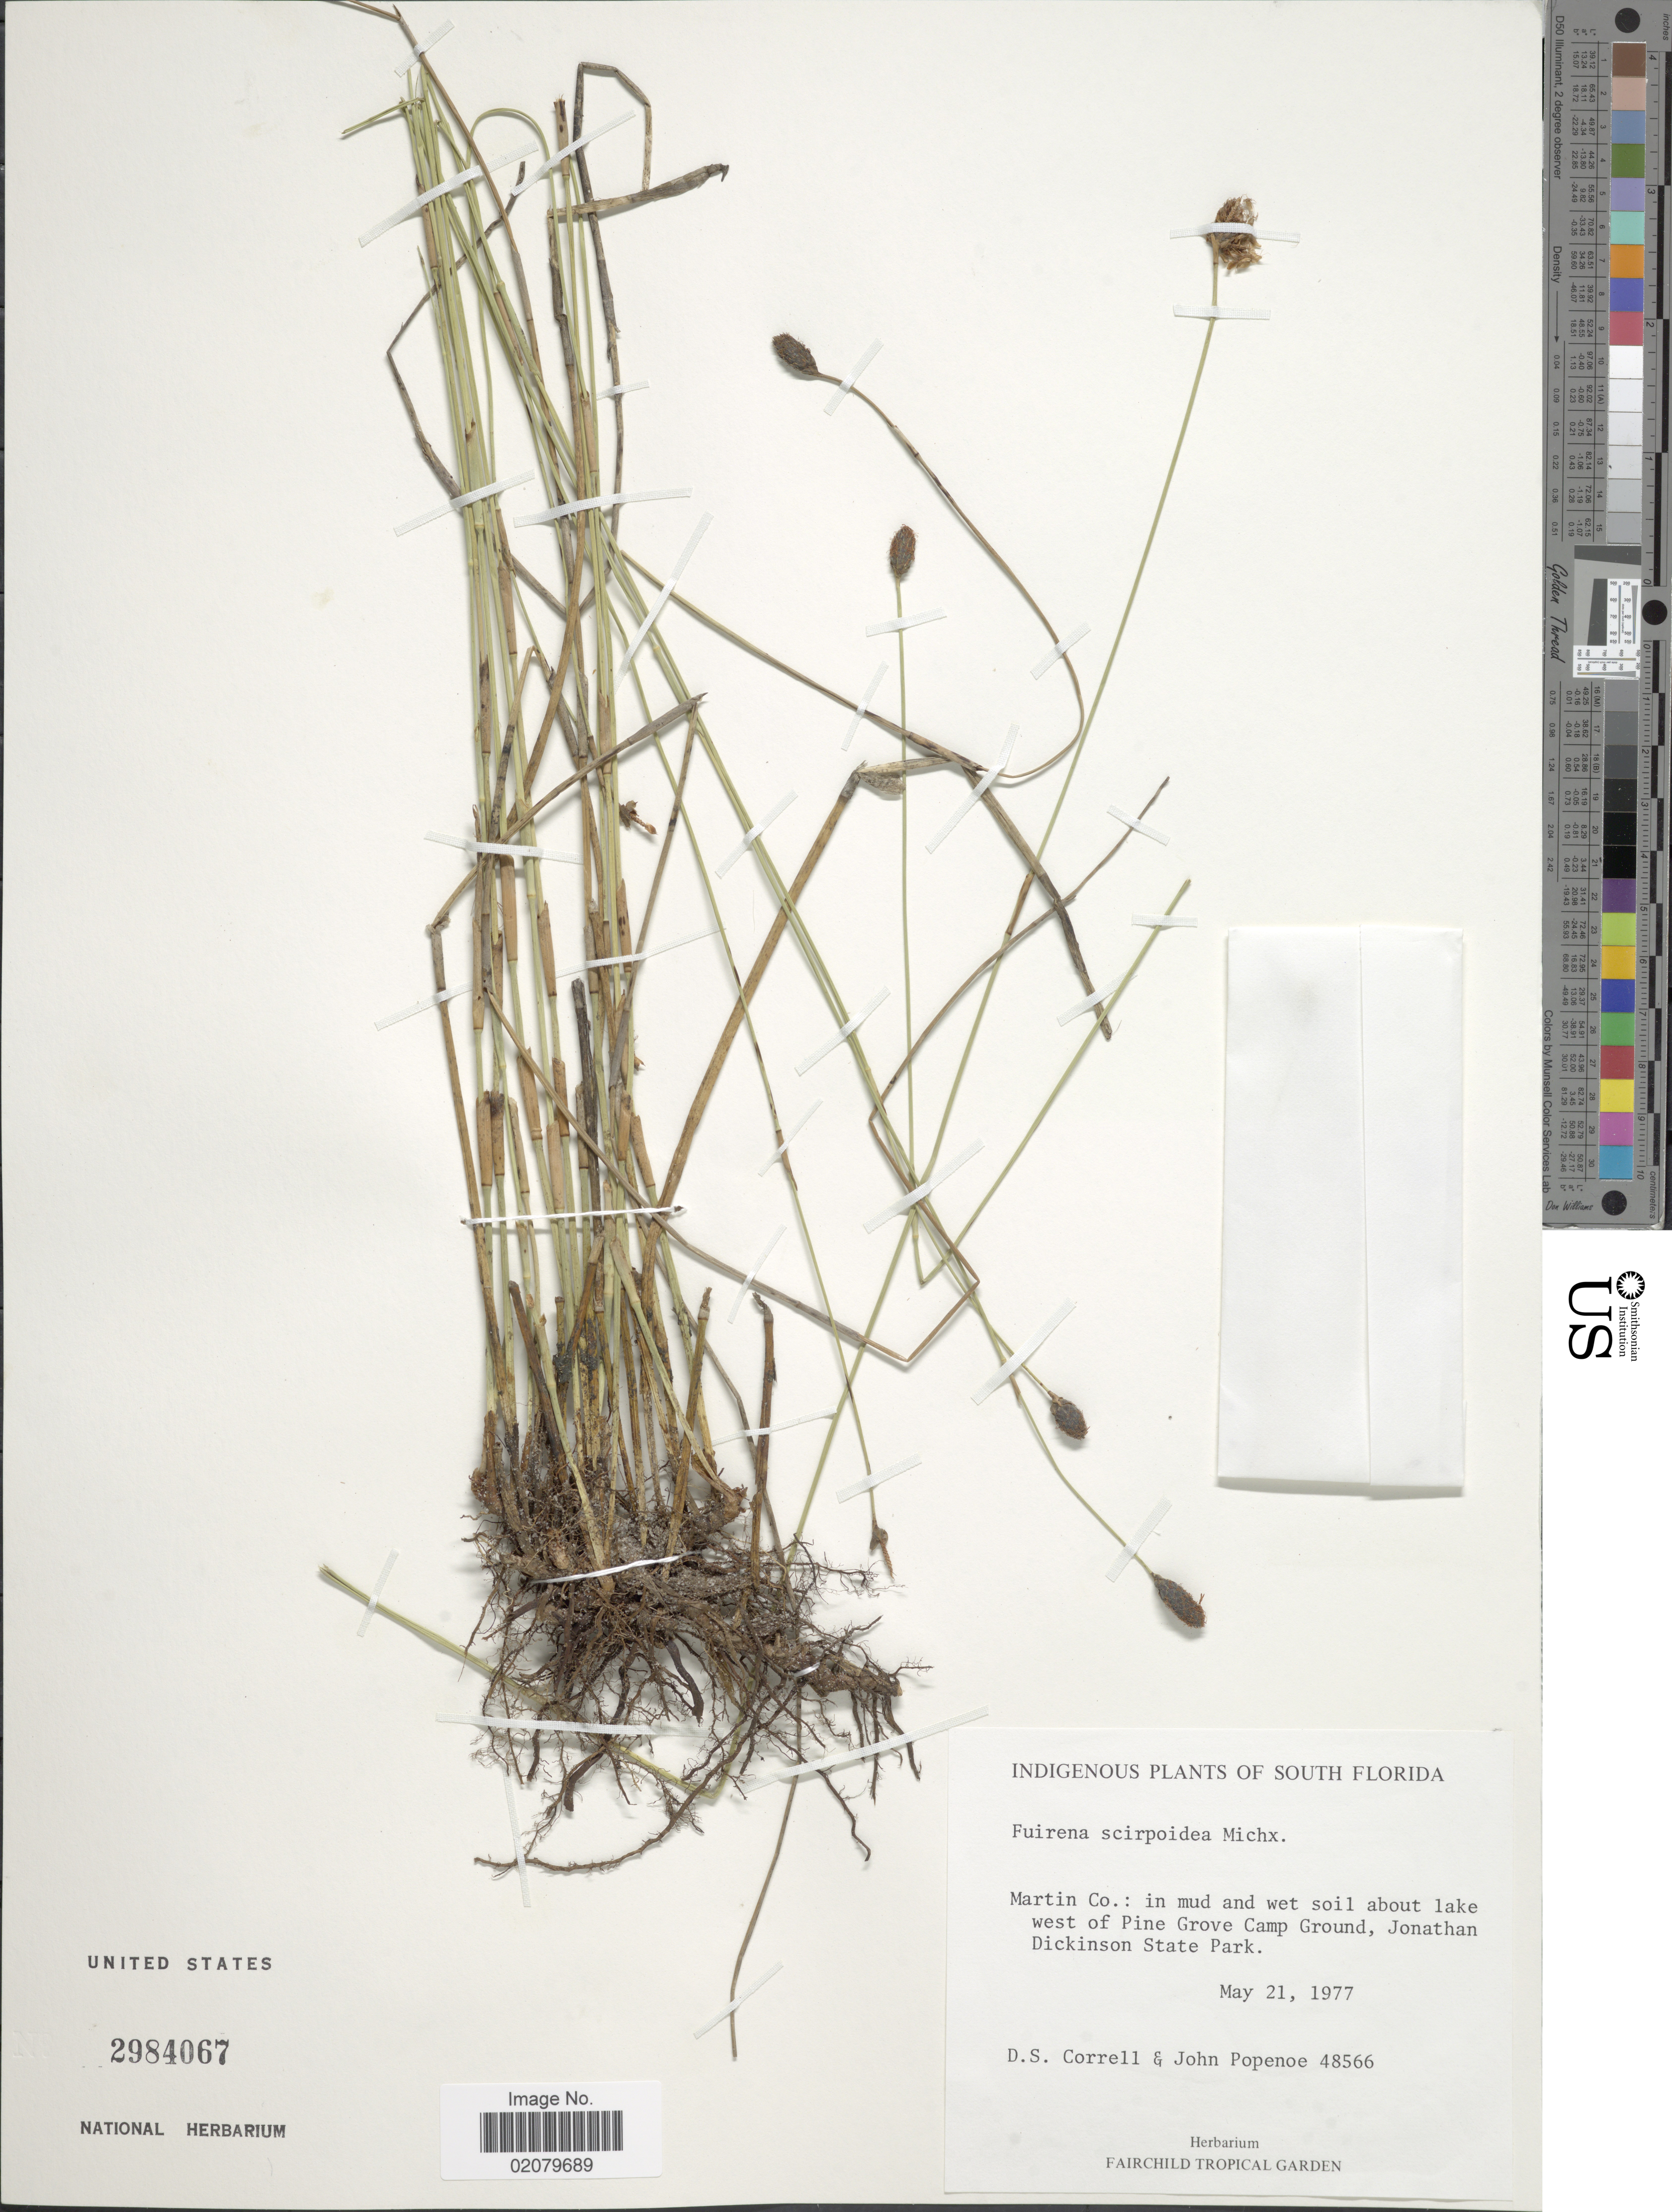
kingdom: Plantae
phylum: Tracheophyta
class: Liliopsida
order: Poales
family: Cyperaceae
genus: Fuirena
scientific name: Fuirena scirpoidea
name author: Michx.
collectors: D. S. Correll & J. Popenoe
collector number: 48566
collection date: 1977-05-21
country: United States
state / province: Florida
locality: South Florida, Martin Co.: in mud and wet soil about lake west of Pine Grove Camp Ground, Jonathan Dickinson State Park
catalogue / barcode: US 2984067